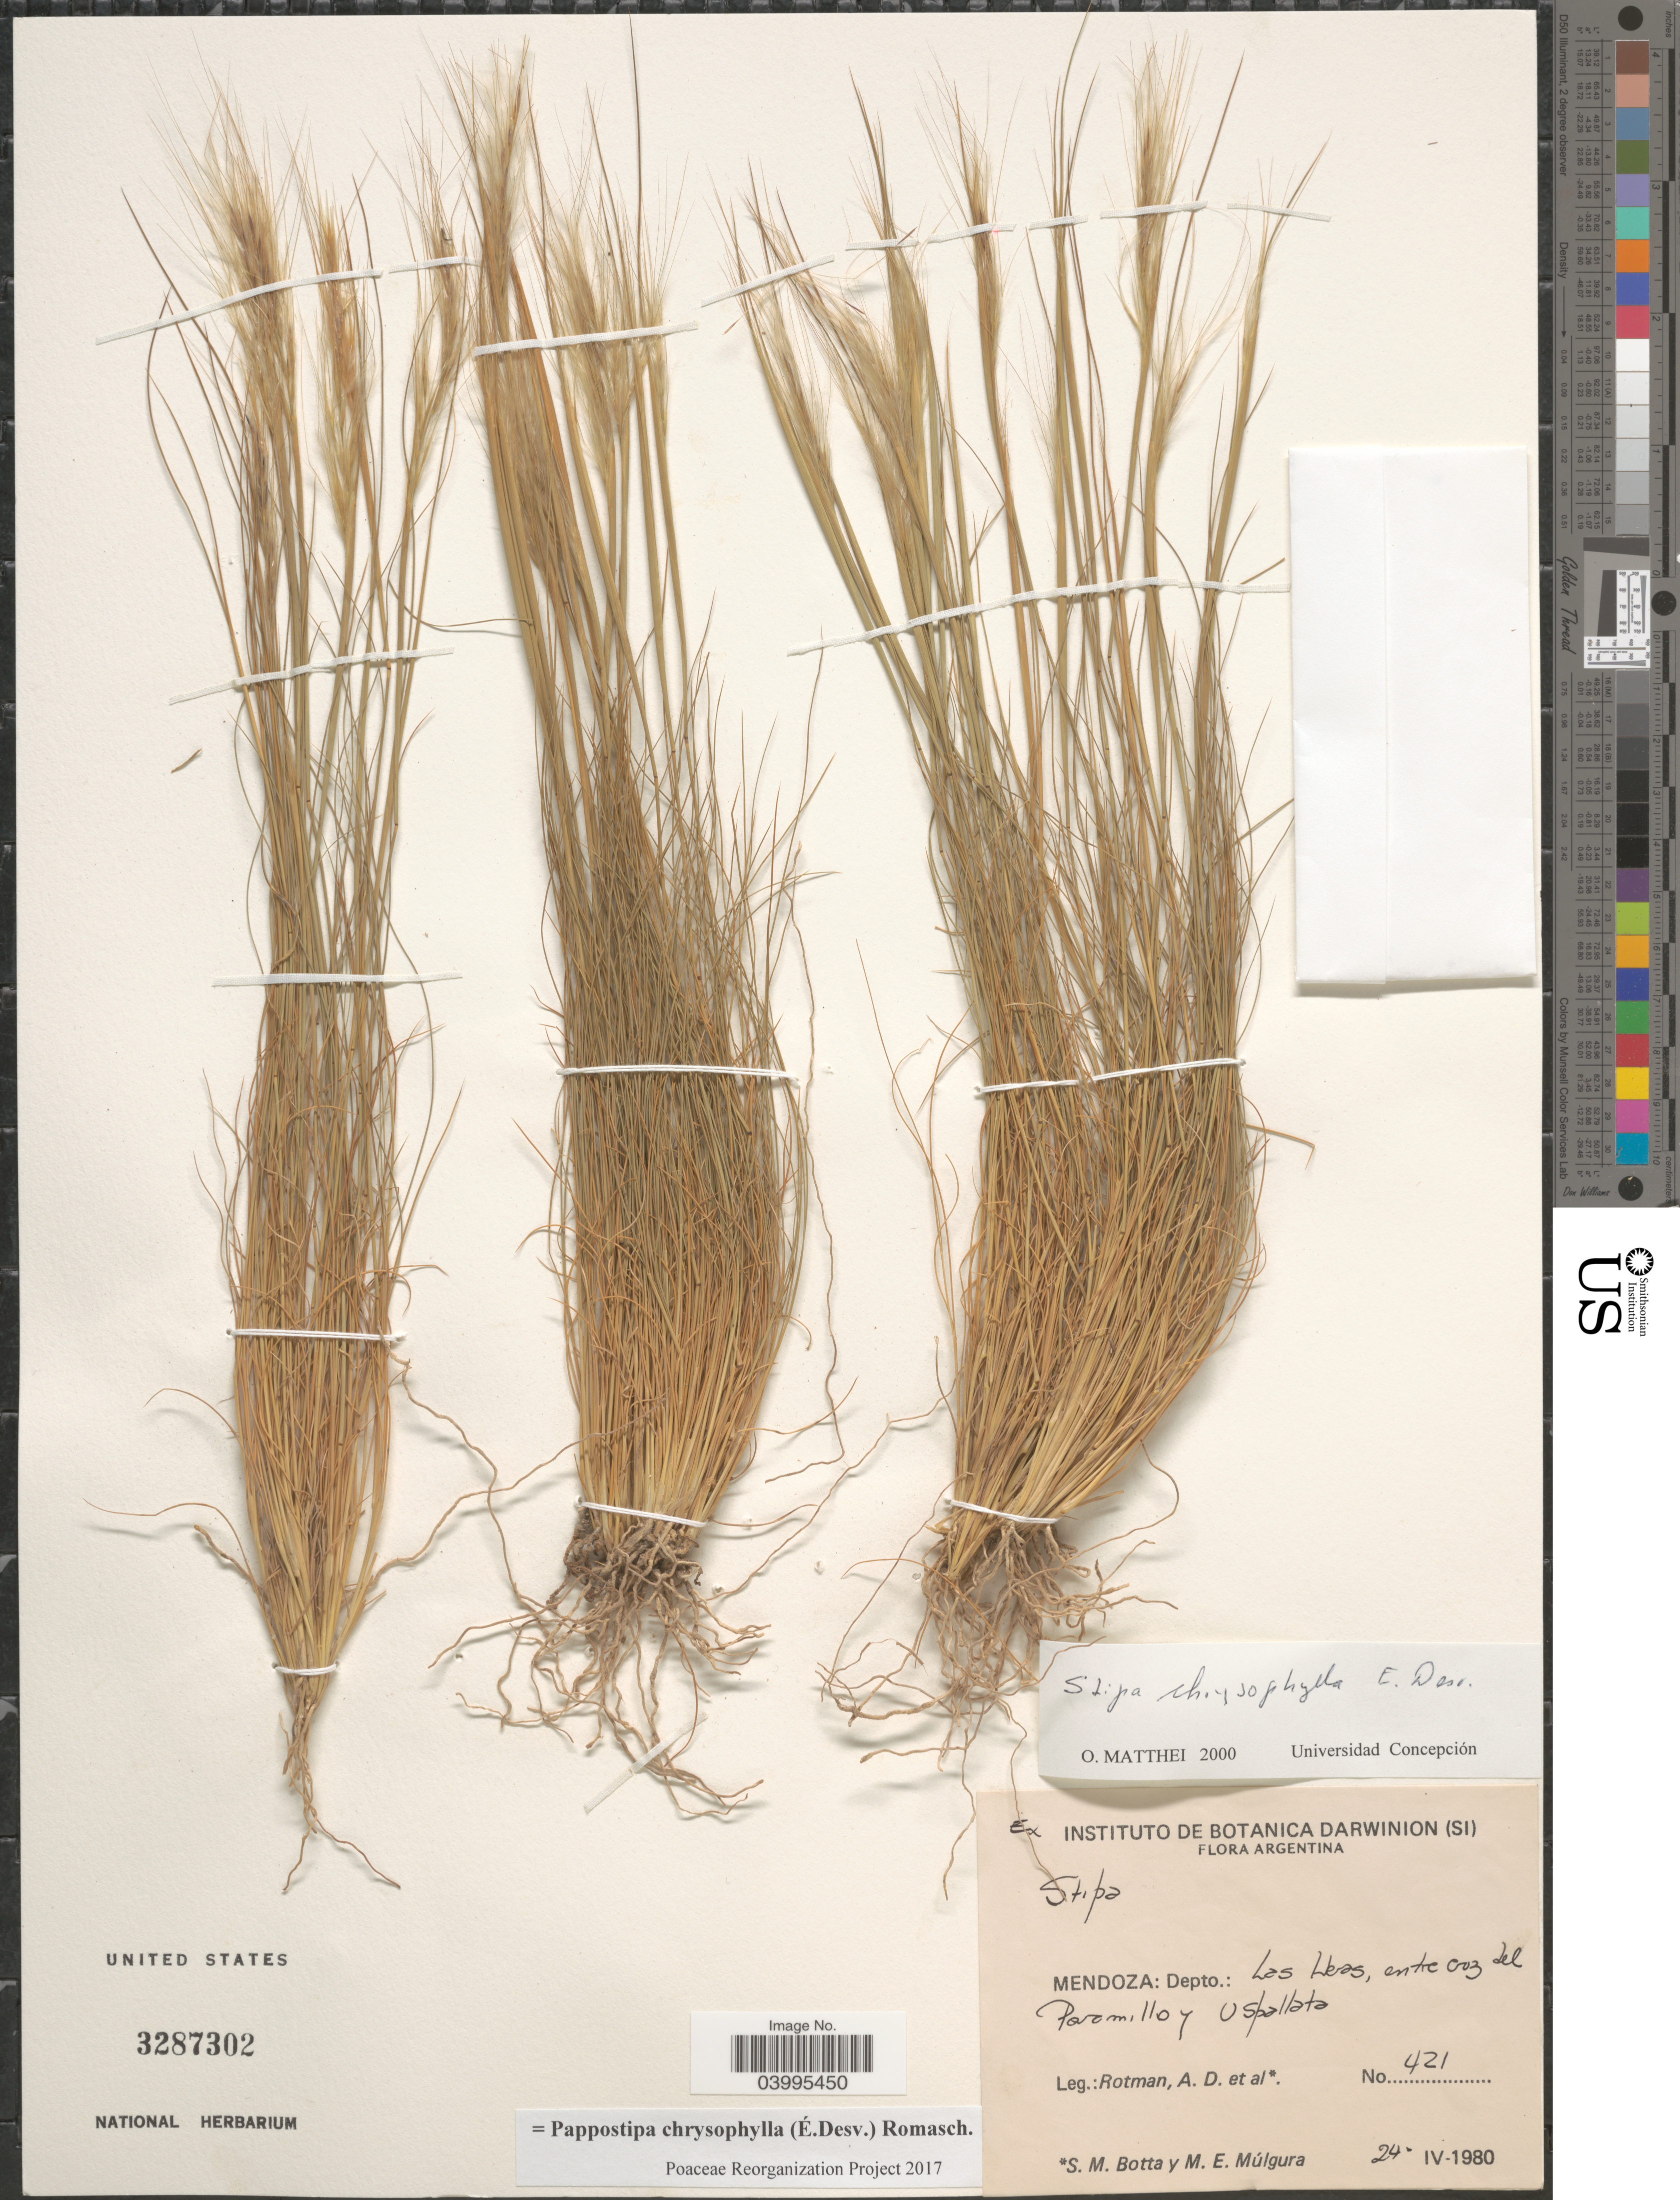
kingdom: Plantae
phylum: Tracheophyta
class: Liliopsida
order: Poales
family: Poaceae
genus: Pappostipa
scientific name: Pappostipa chrysophylla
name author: (É. Desv.) Romasch.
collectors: A. D. Rotman, S. Botta & M. E. Múlgura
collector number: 421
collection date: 1980-04-24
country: Argentina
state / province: Mendoza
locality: Depto.: Las Heras, entre cruz del Paramillo y Uspallata.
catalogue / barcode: US 3287302